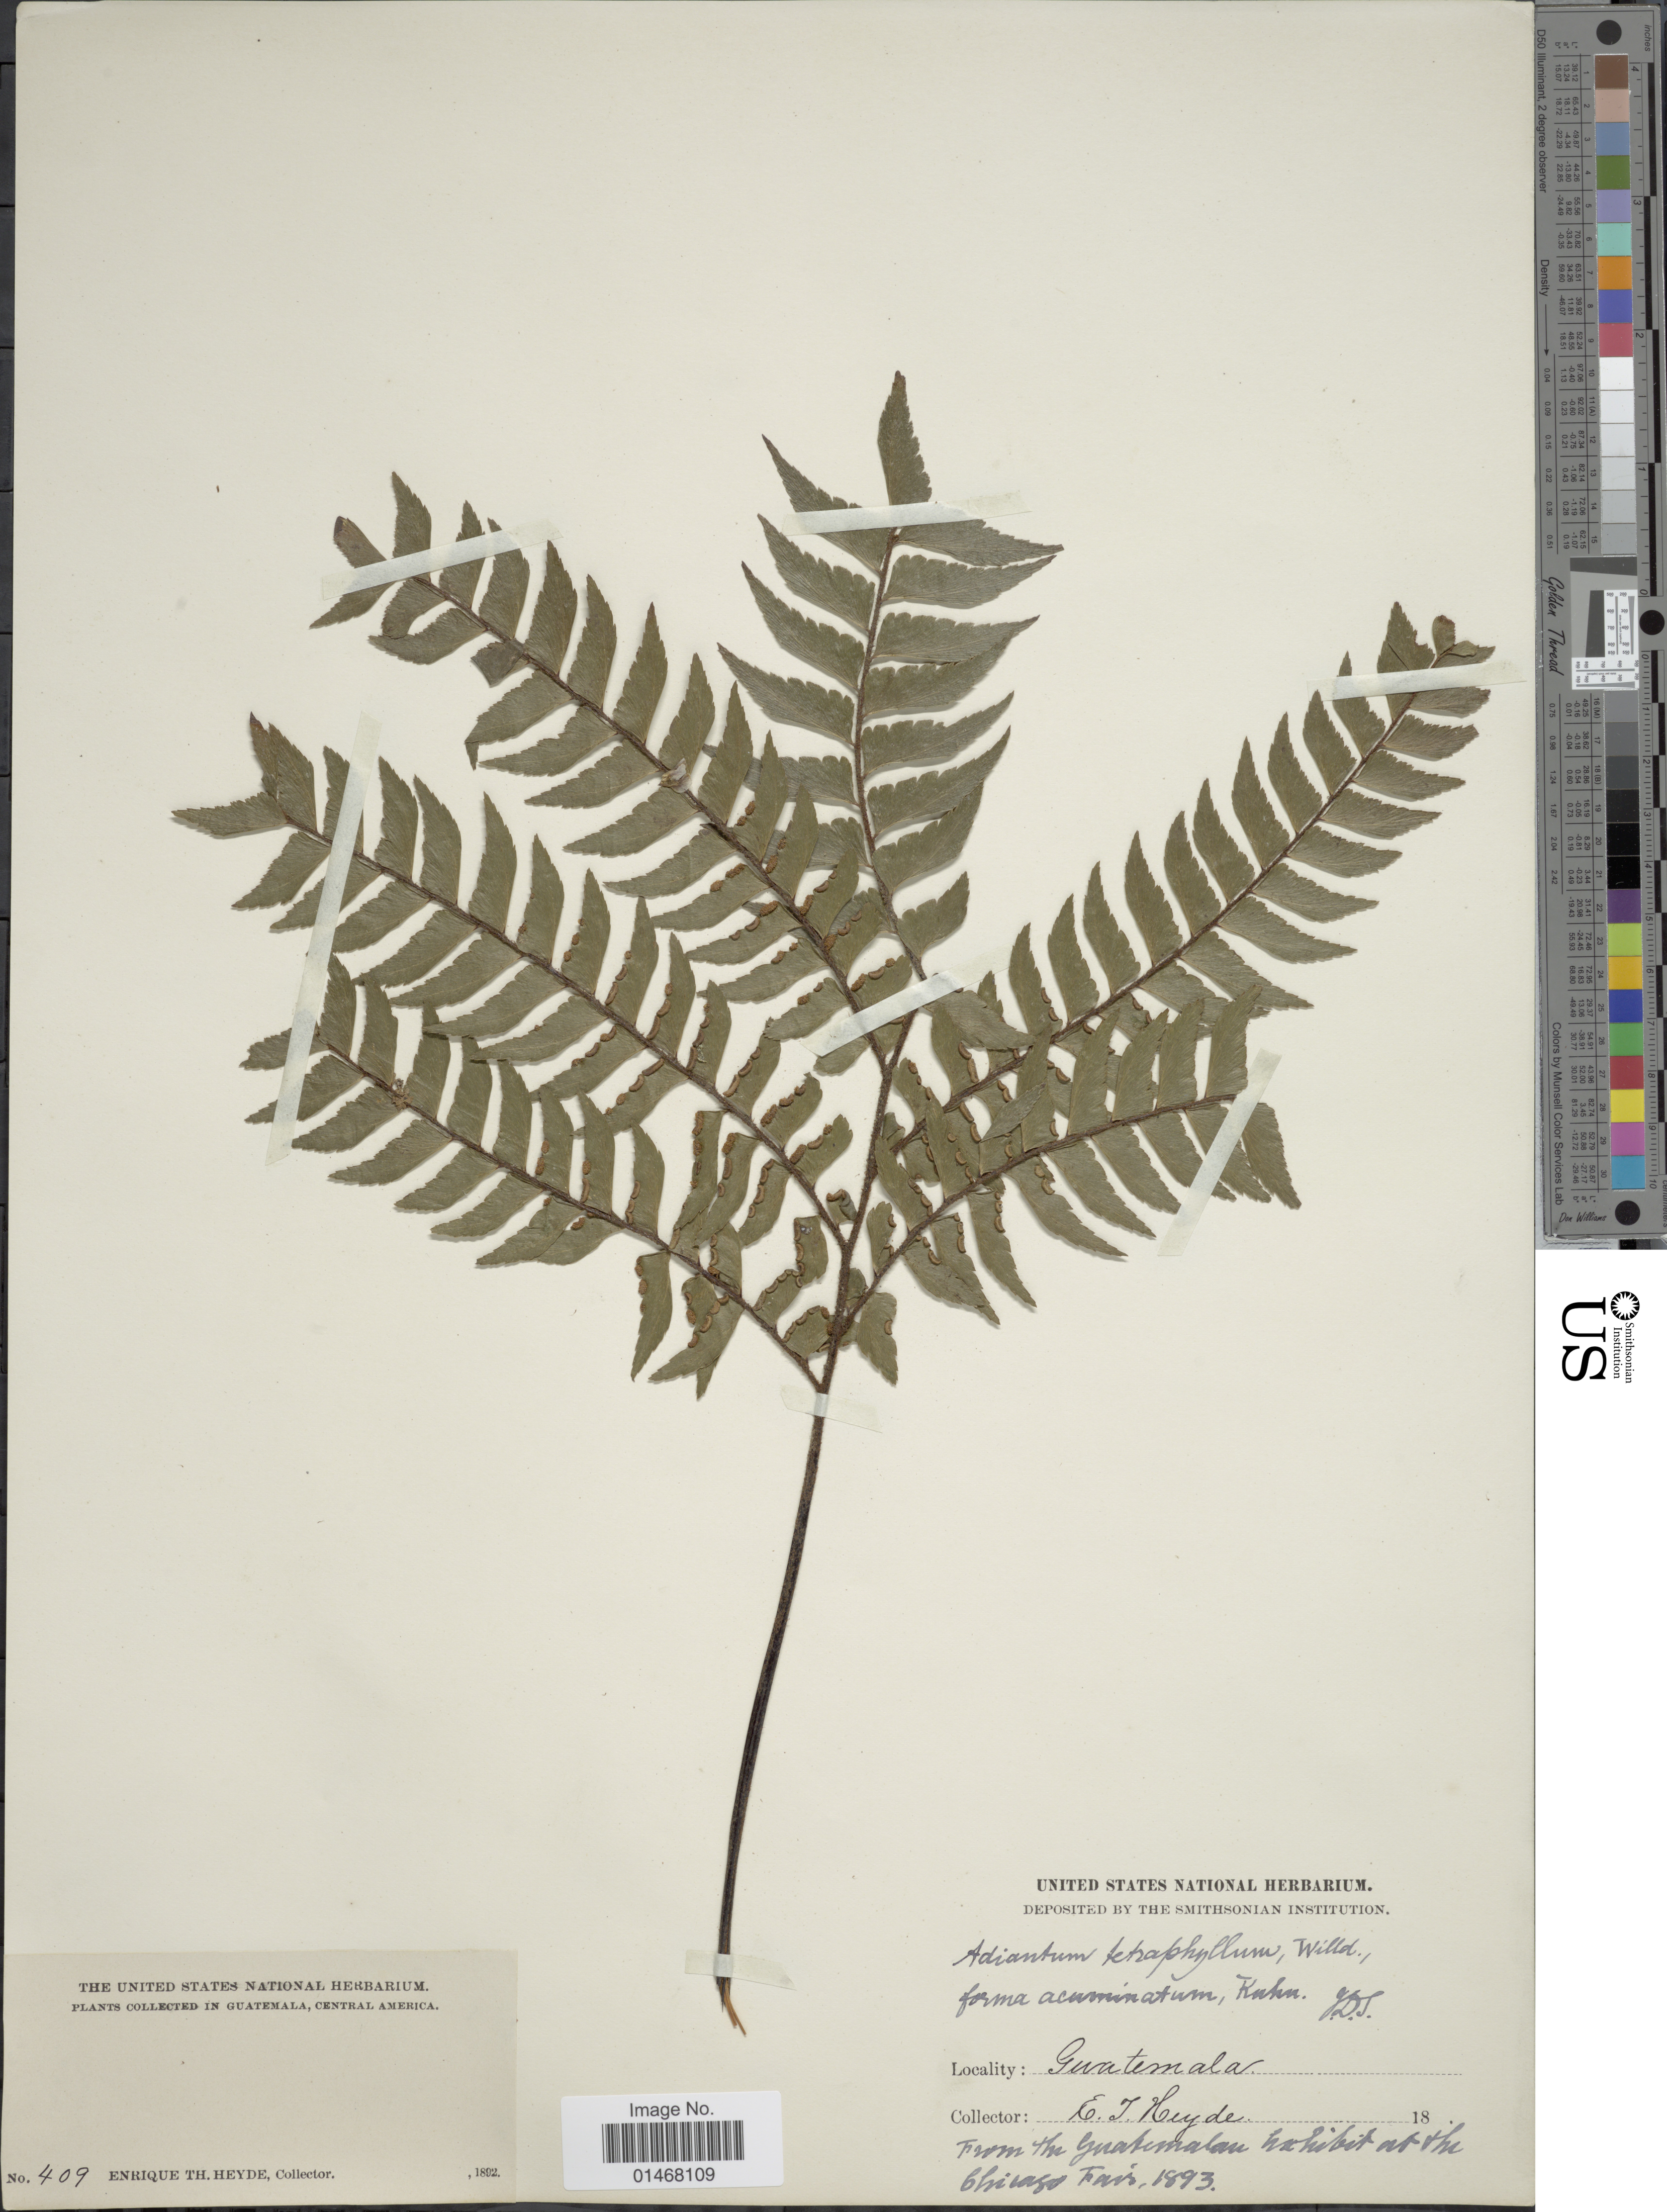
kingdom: Plantae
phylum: Tracheophyta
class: Polypodiopsida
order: Polypodiales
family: Pteridaceae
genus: Adiantum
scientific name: Adiantum tetraphyllum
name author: Humb. & Bonpl. ex Willd.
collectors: E. T. Heyde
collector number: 409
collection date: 1893-02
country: Guatemala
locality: Central America